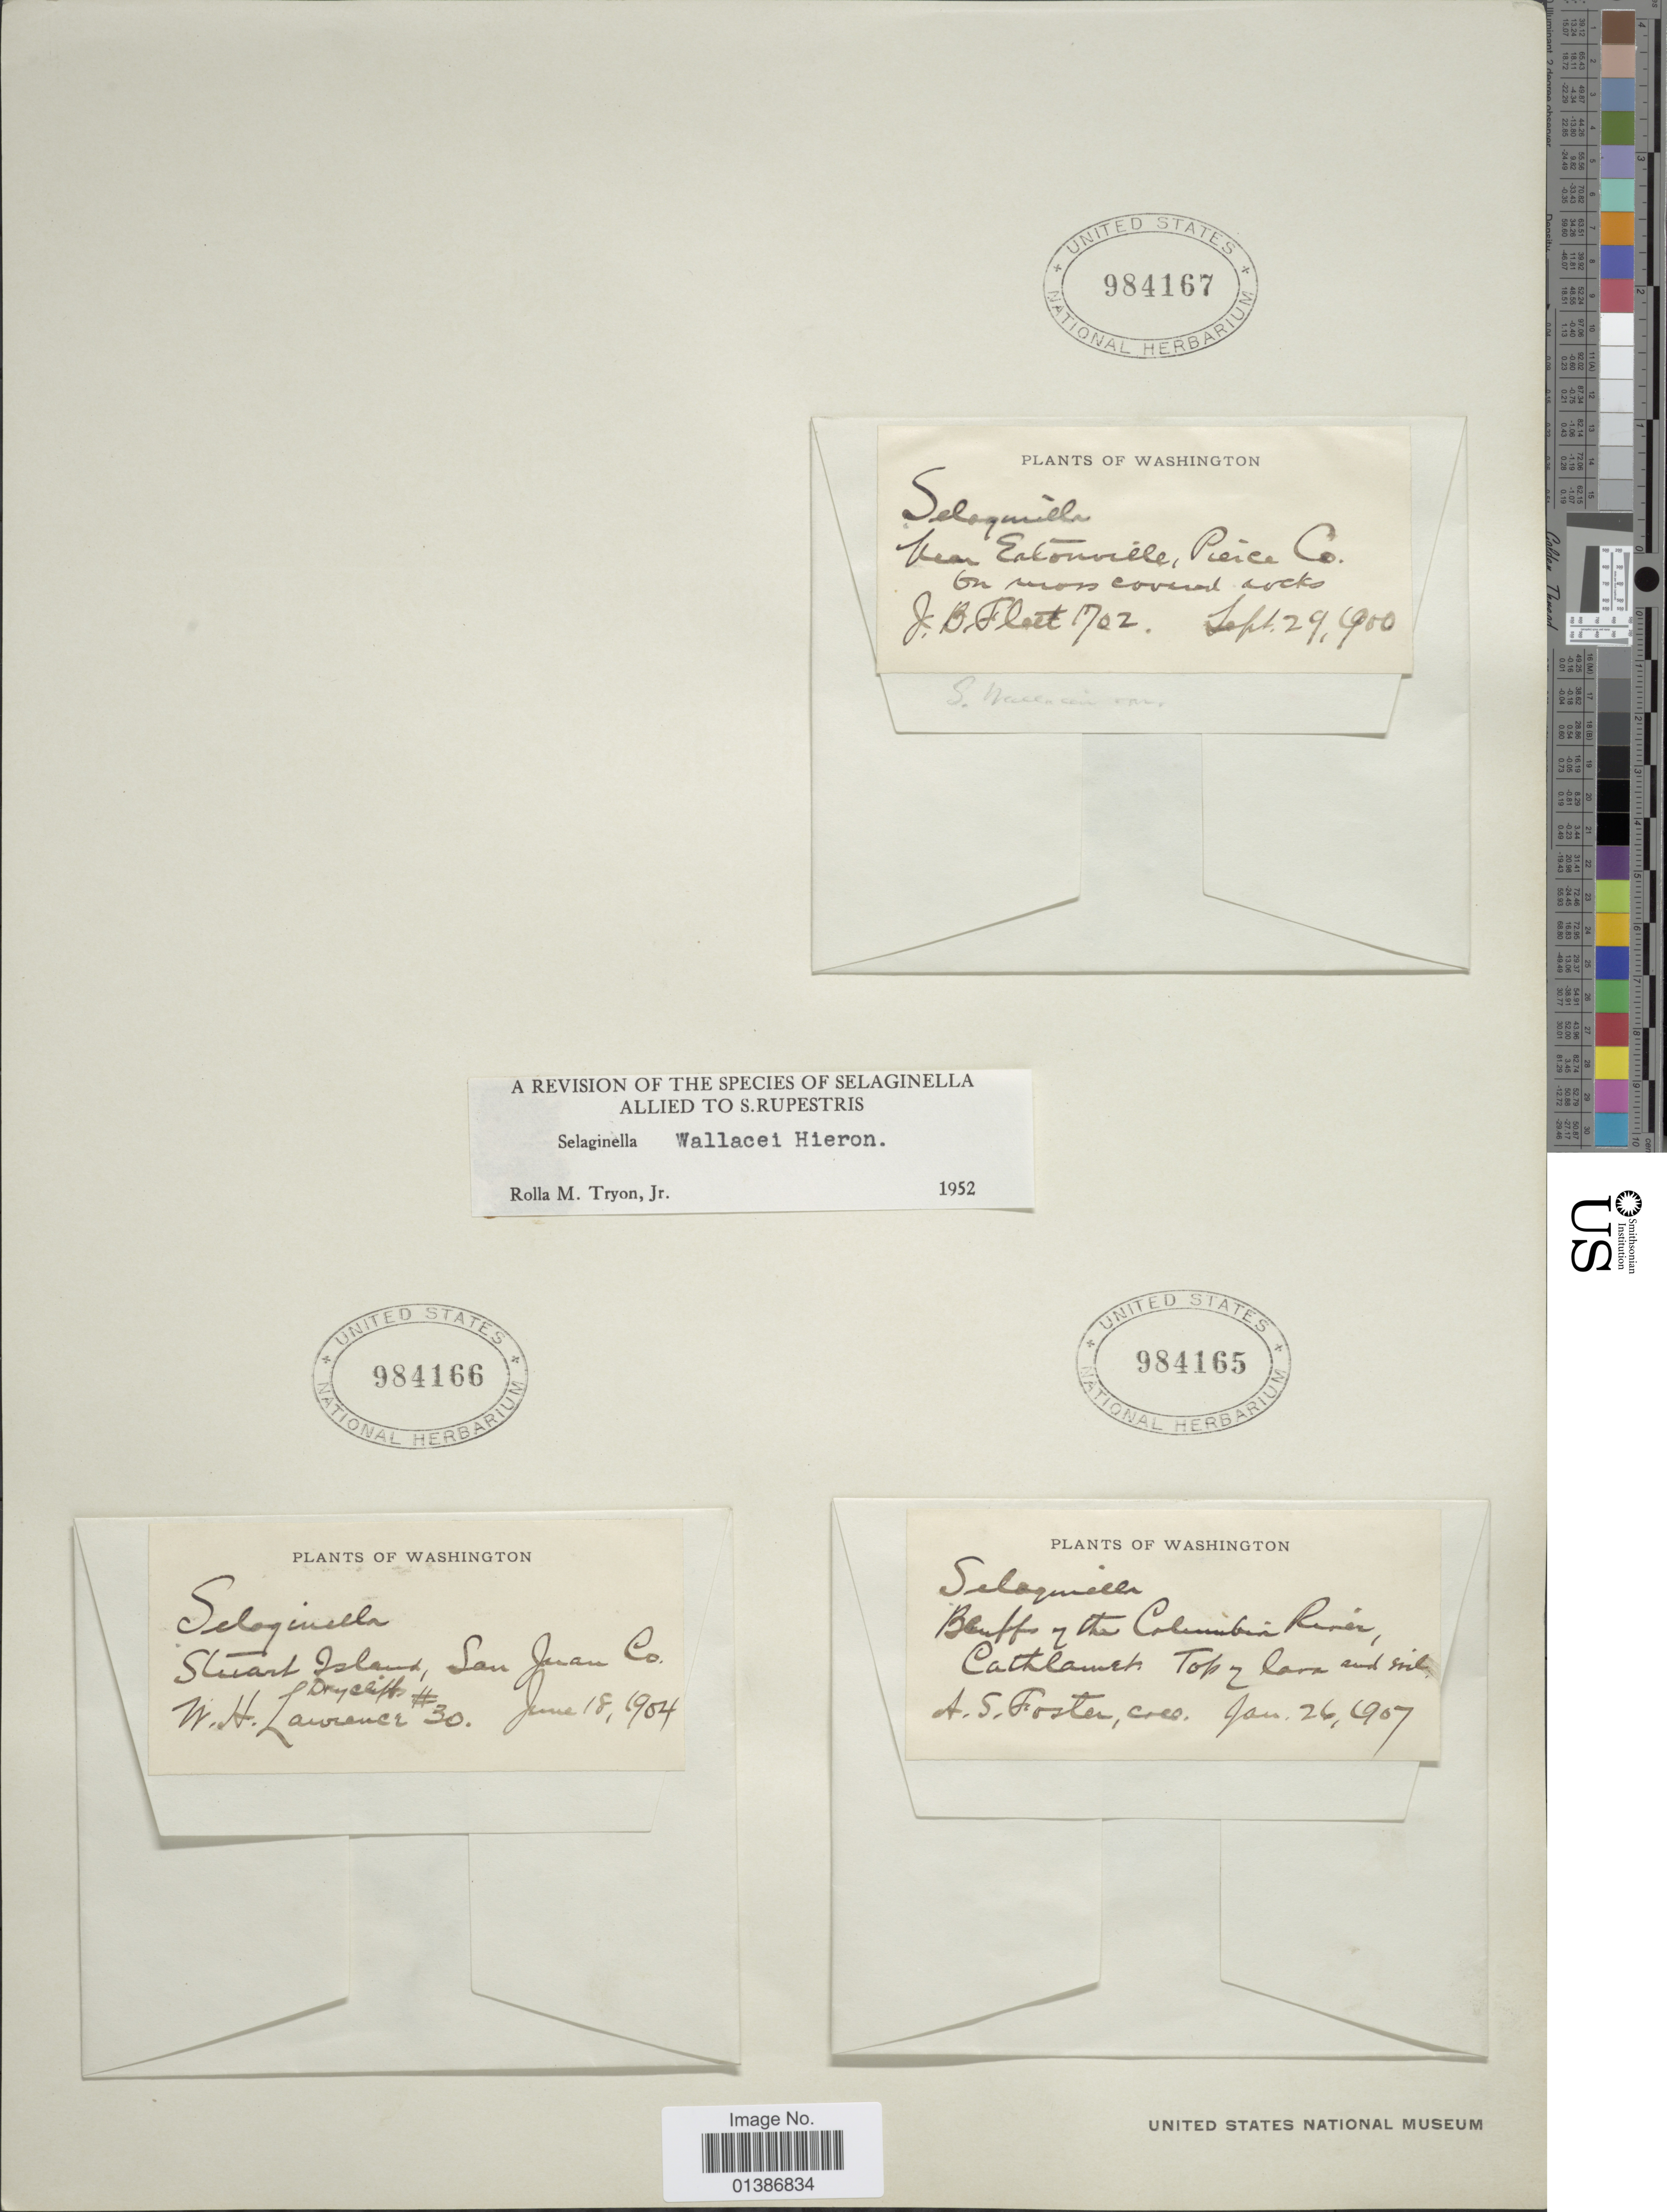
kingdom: Plantae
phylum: Tracheophyta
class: Lycopodiopsida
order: Selaginellales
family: Selaginellaceae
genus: Selaginella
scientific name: Selaginella wallacei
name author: Hieron.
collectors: J. Flett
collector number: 1702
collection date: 1900-09-29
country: United States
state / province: Washington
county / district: Pierce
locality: Near Entonville, Pierce Co.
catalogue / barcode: US 984167-3